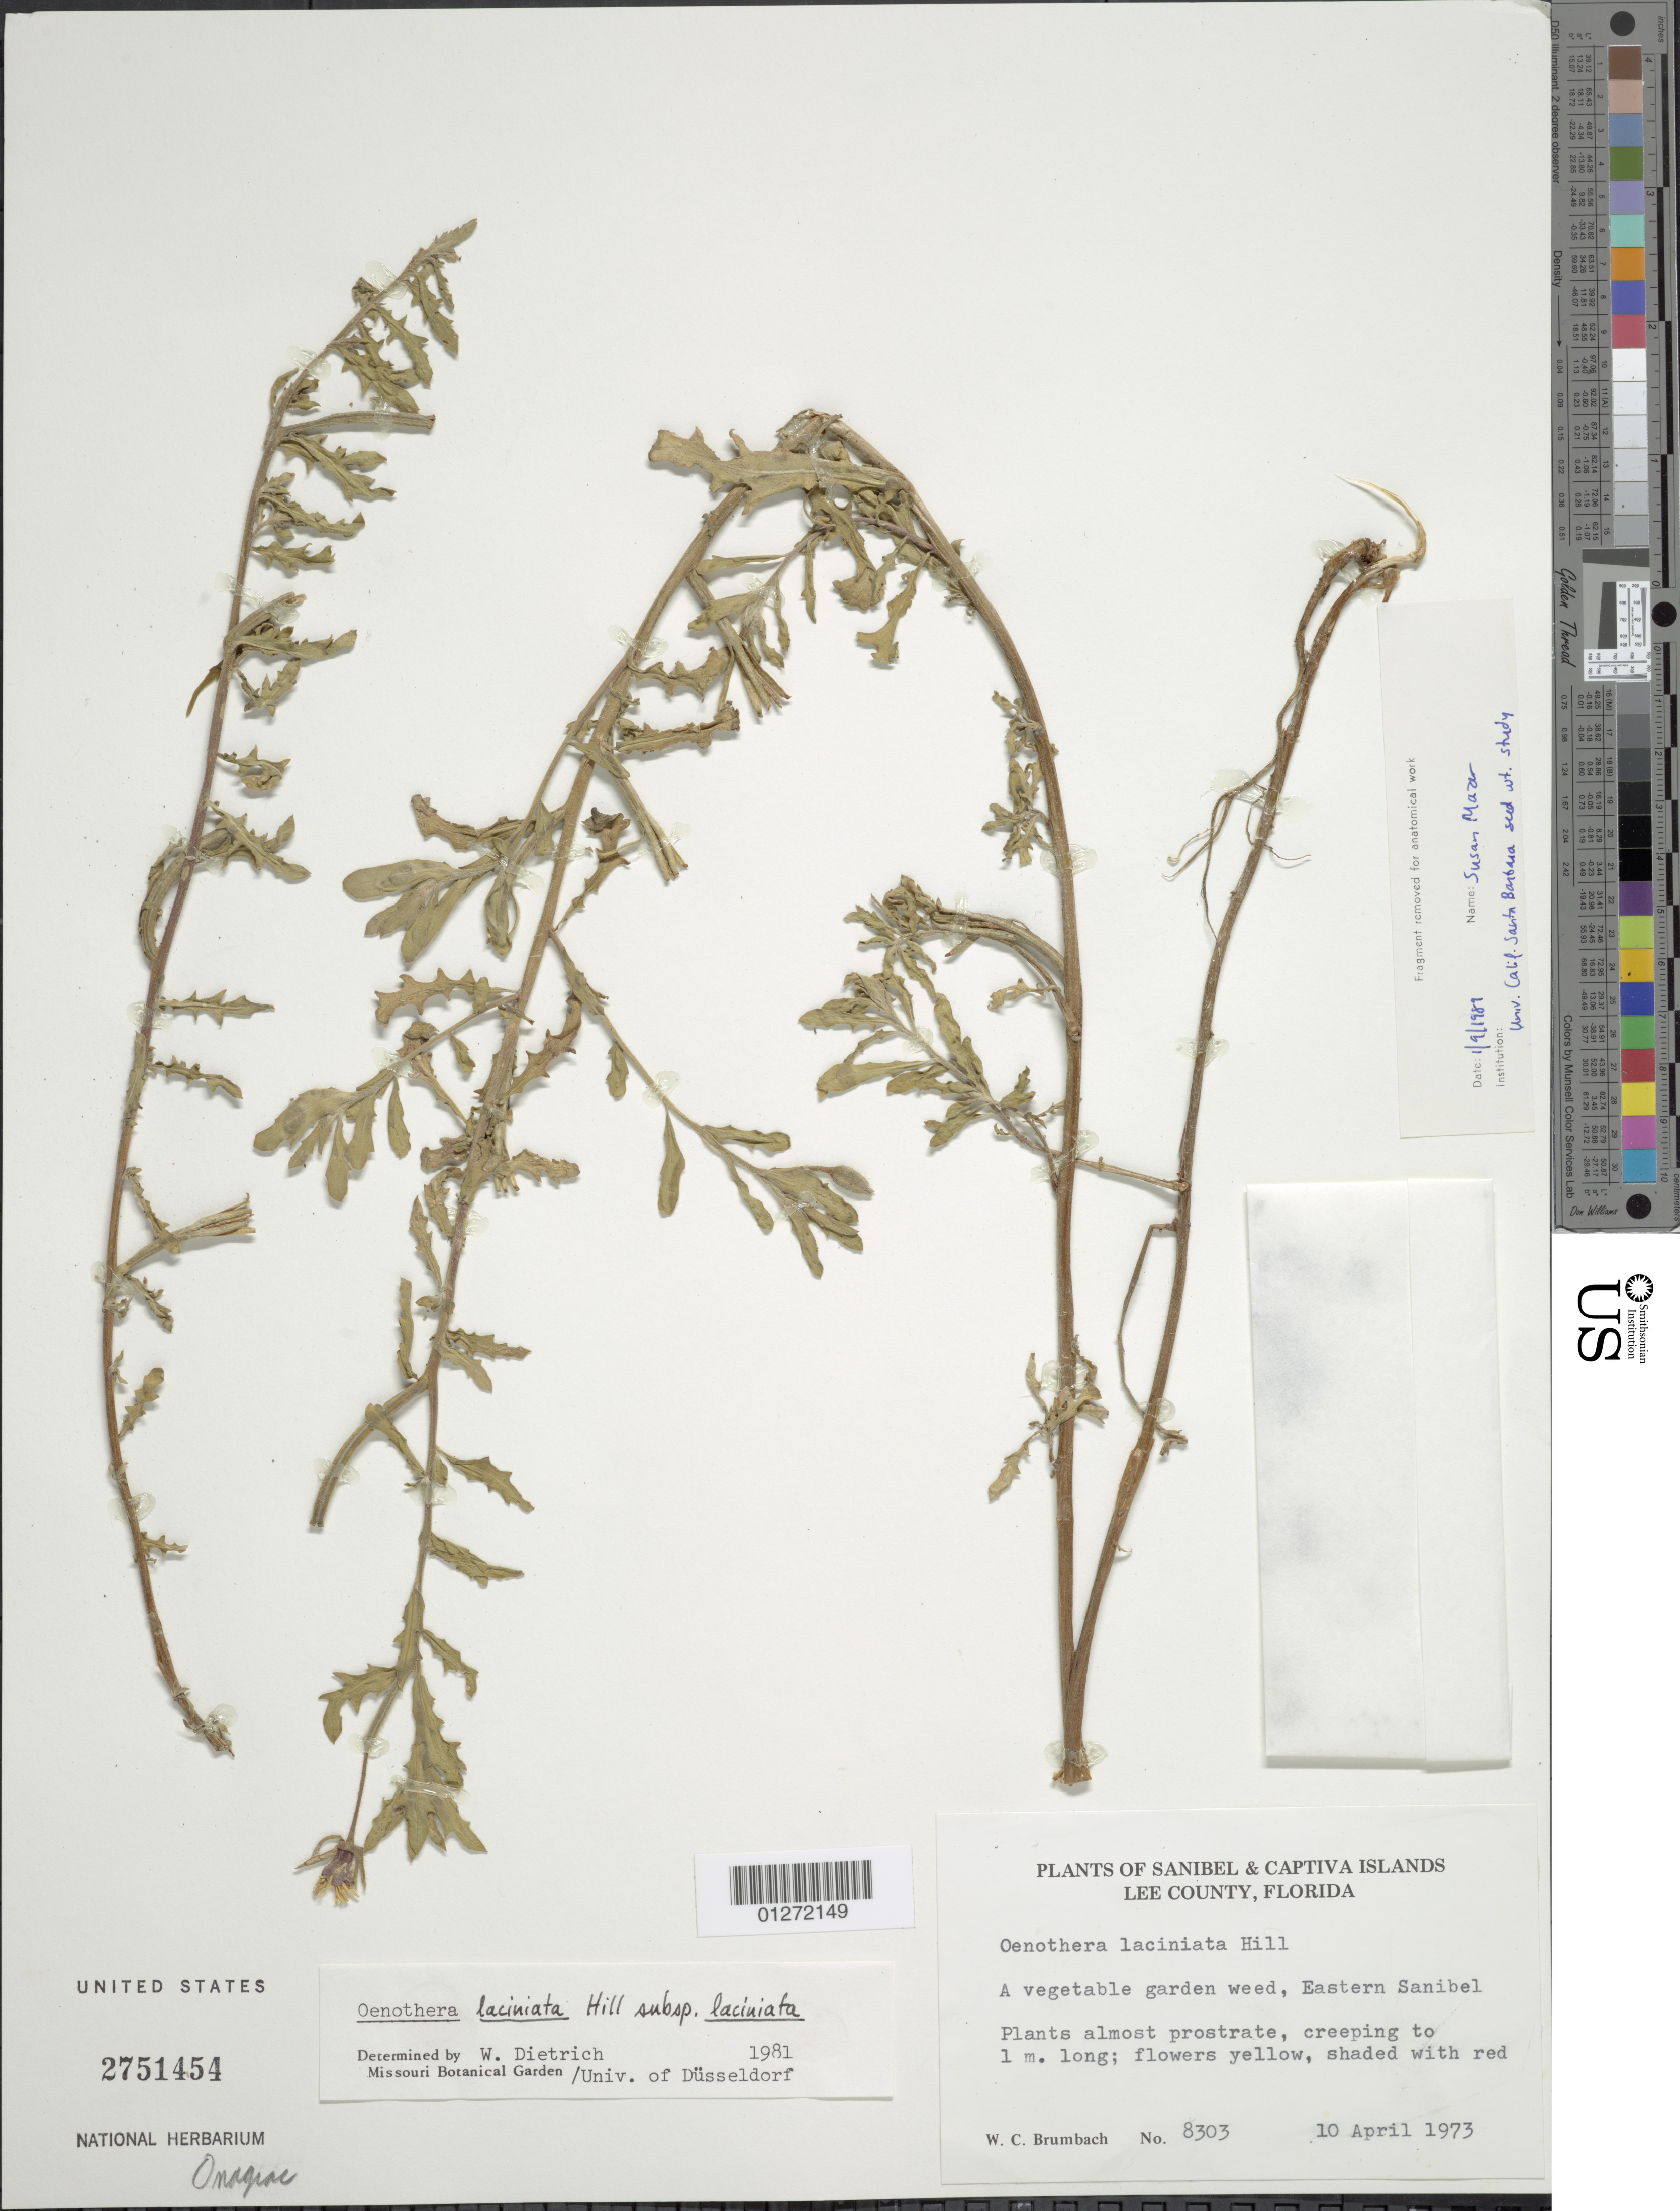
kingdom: Plantae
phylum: Tracheophyta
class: Magnoliopsida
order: Myrtales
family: Onagraceae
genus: Oenothera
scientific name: Oenothera laciniata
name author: Hill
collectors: W. C. Brumbach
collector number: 8303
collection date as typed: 10 Apr 1973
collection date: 1973-04-10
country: United States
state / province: Florida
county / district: Lee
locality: Southwinds, eastern Sanibel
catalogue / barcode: US 2751454